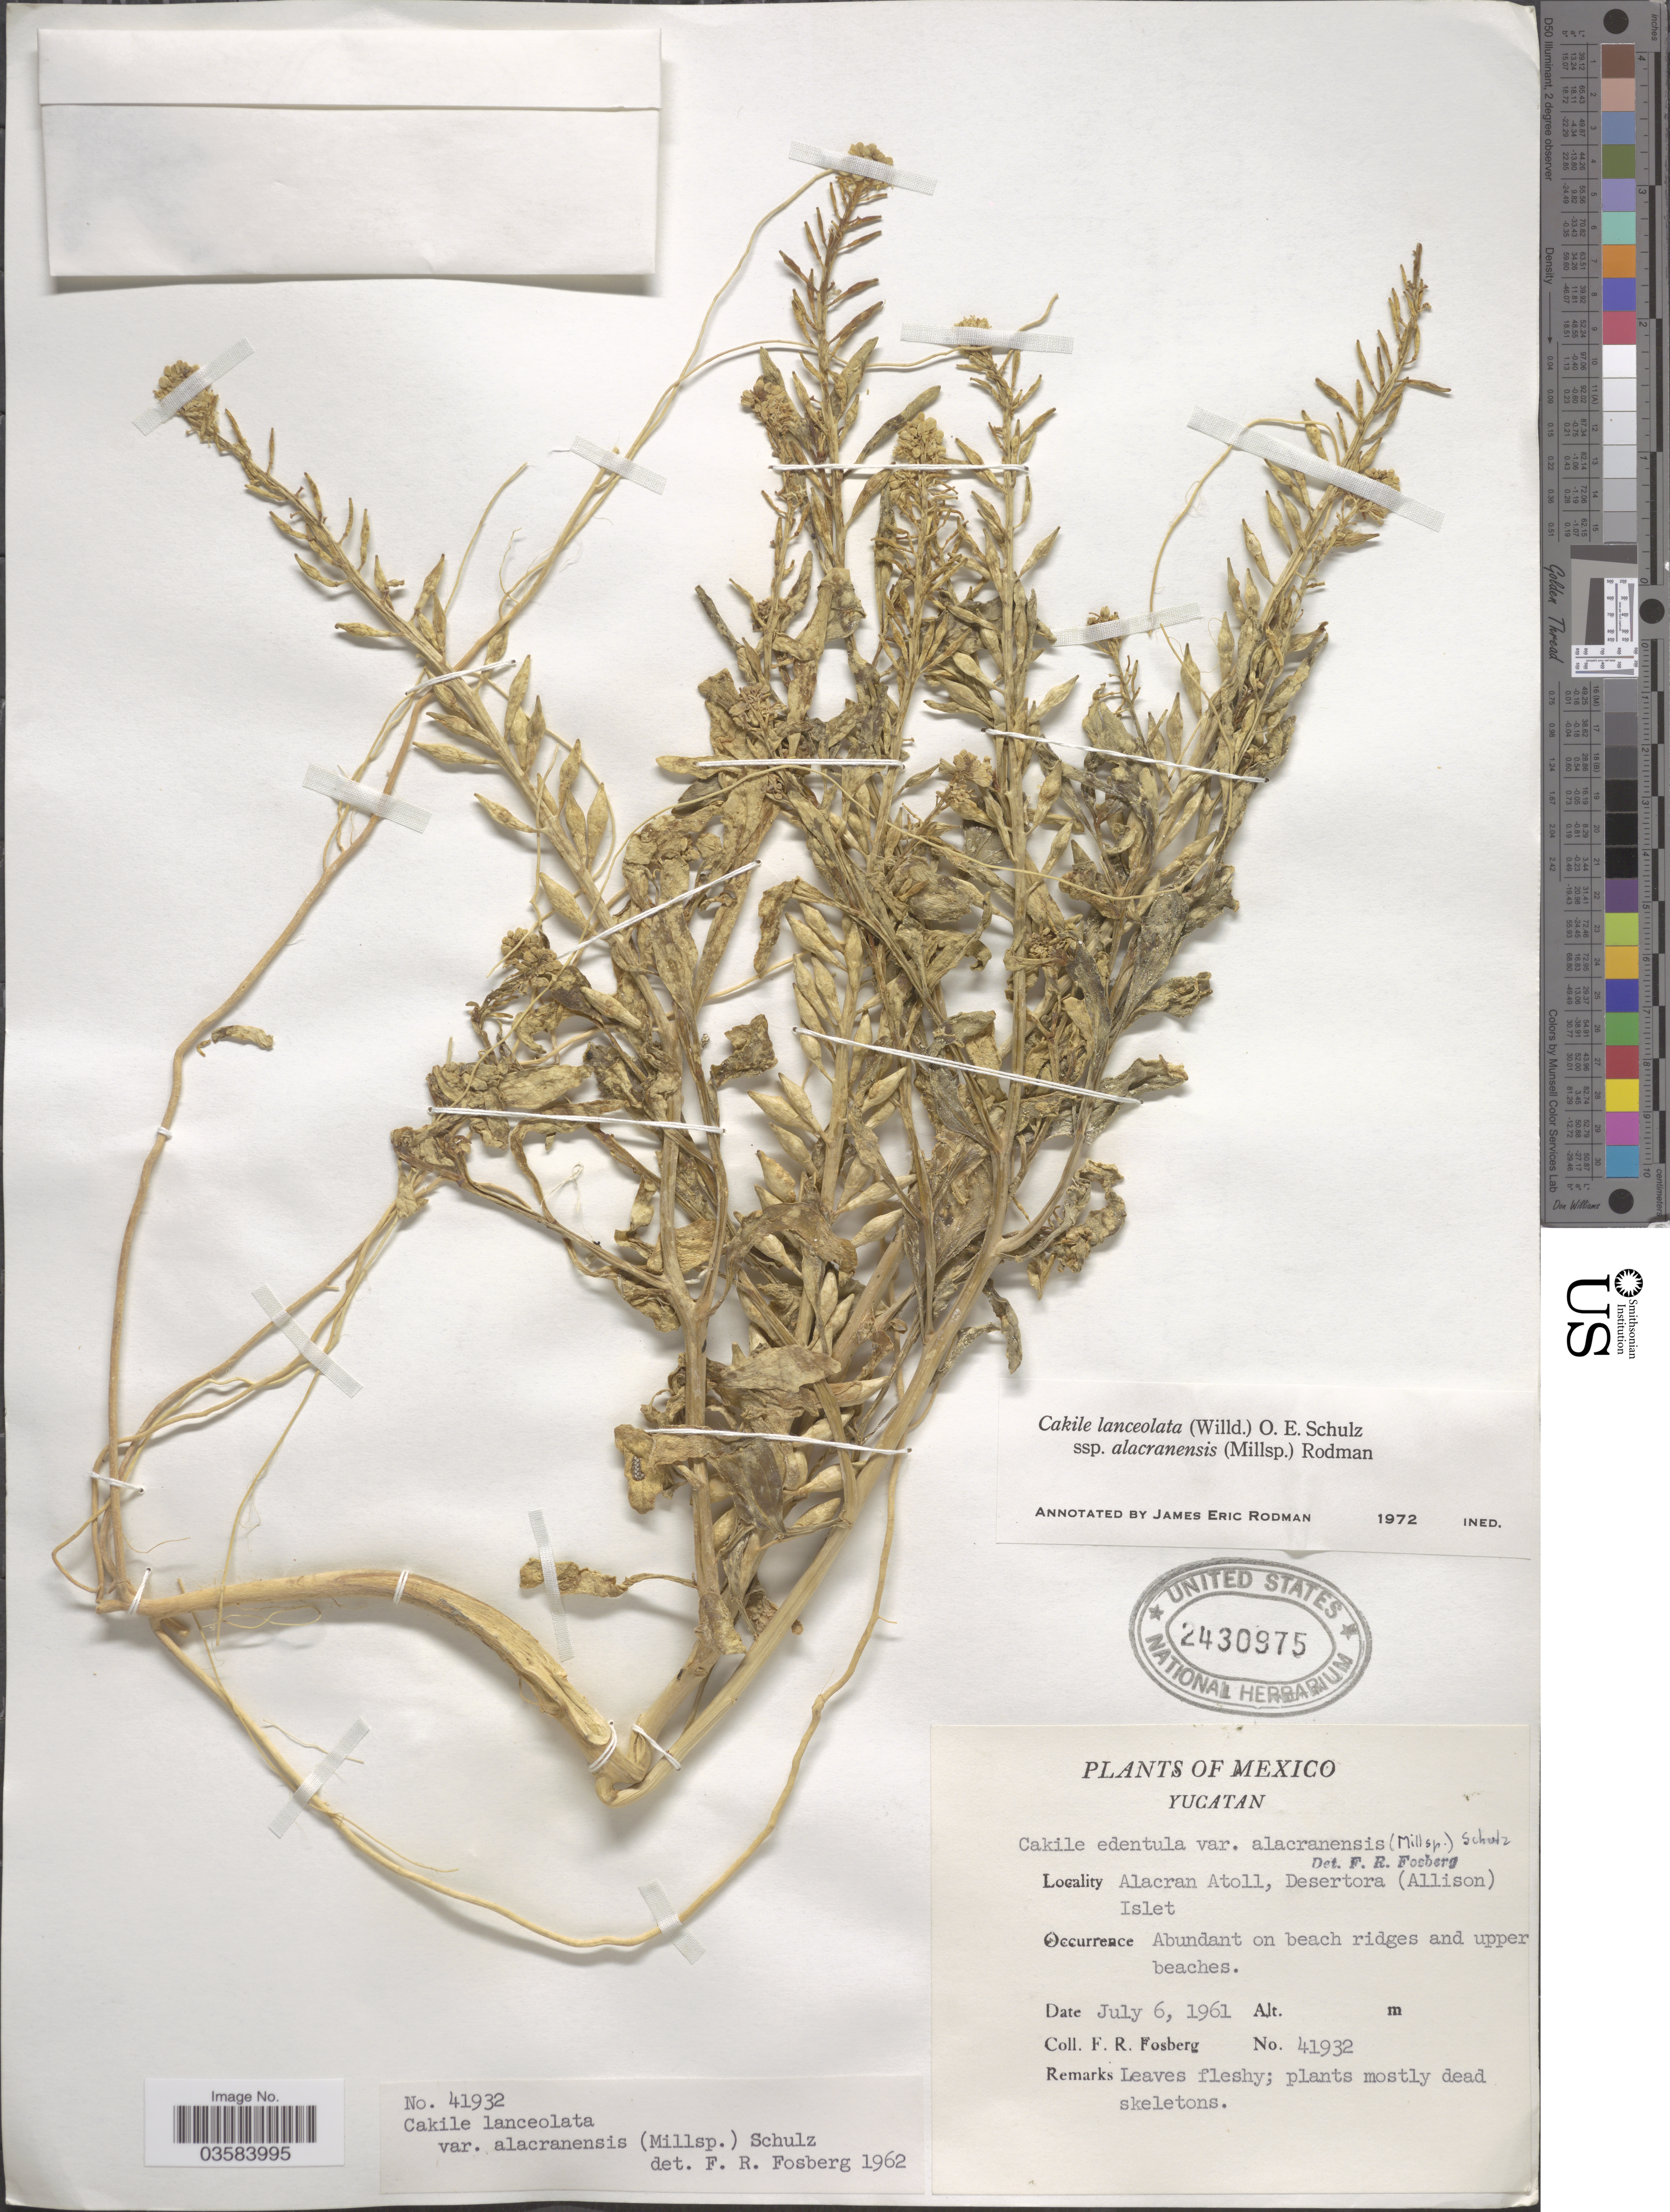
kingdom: Plantae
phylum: Tracheophyta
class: Magnoliopsida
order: Brassicales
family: Brassicaceae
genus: Cakile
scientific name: Cakile lanceolata subsp. fusiformis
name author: (Greene) Rodman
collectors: F. R. Fosberg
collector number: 41932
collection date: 1961-07-06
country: Mexico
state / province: Yucatán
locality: Alacran Atoll, Desertora (Allison) Islet.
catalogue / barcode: US 2430975